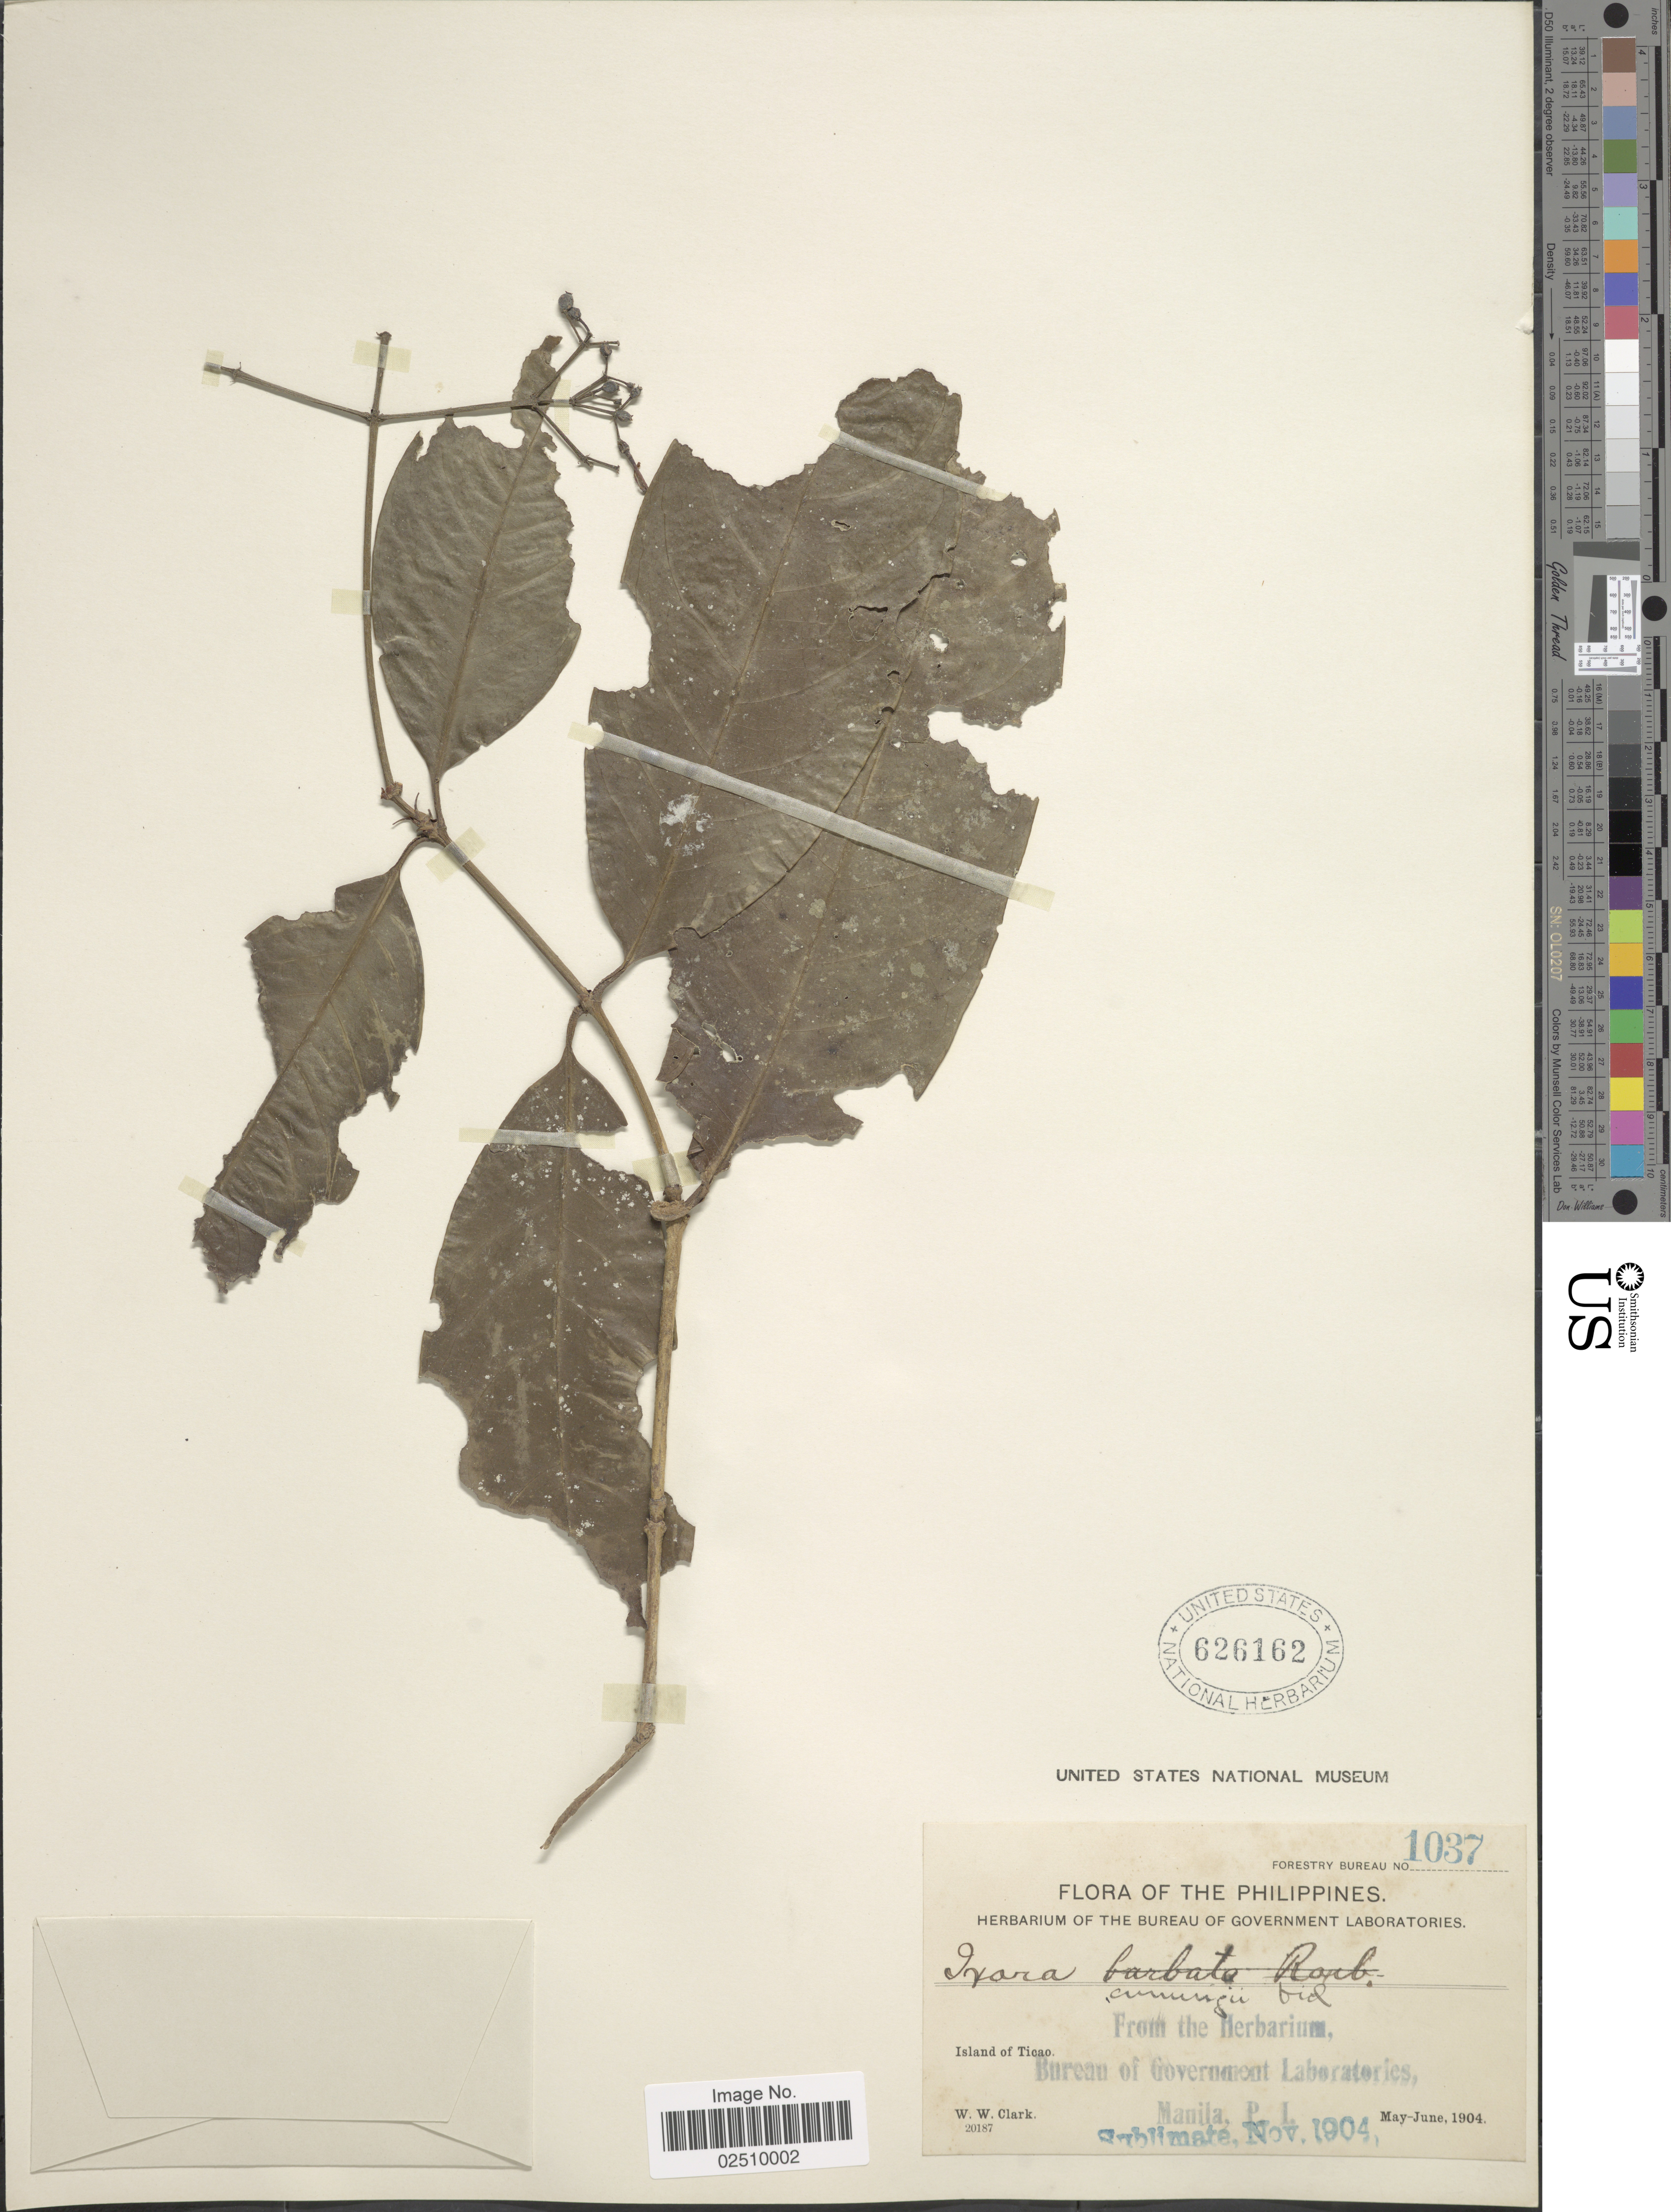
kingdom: Plantae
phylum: Tracheophyta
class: Magnoliopsida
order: Gentianales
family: Rubiaceae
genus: Ixora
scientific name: Ixora cumingiana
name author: S. Vidal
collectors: W. W. Clark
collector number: Forestry Bureau 1037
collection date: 1904-05/1904-06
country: Philippines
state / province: Bicol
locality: Island of Ticao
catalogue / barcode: US 626162